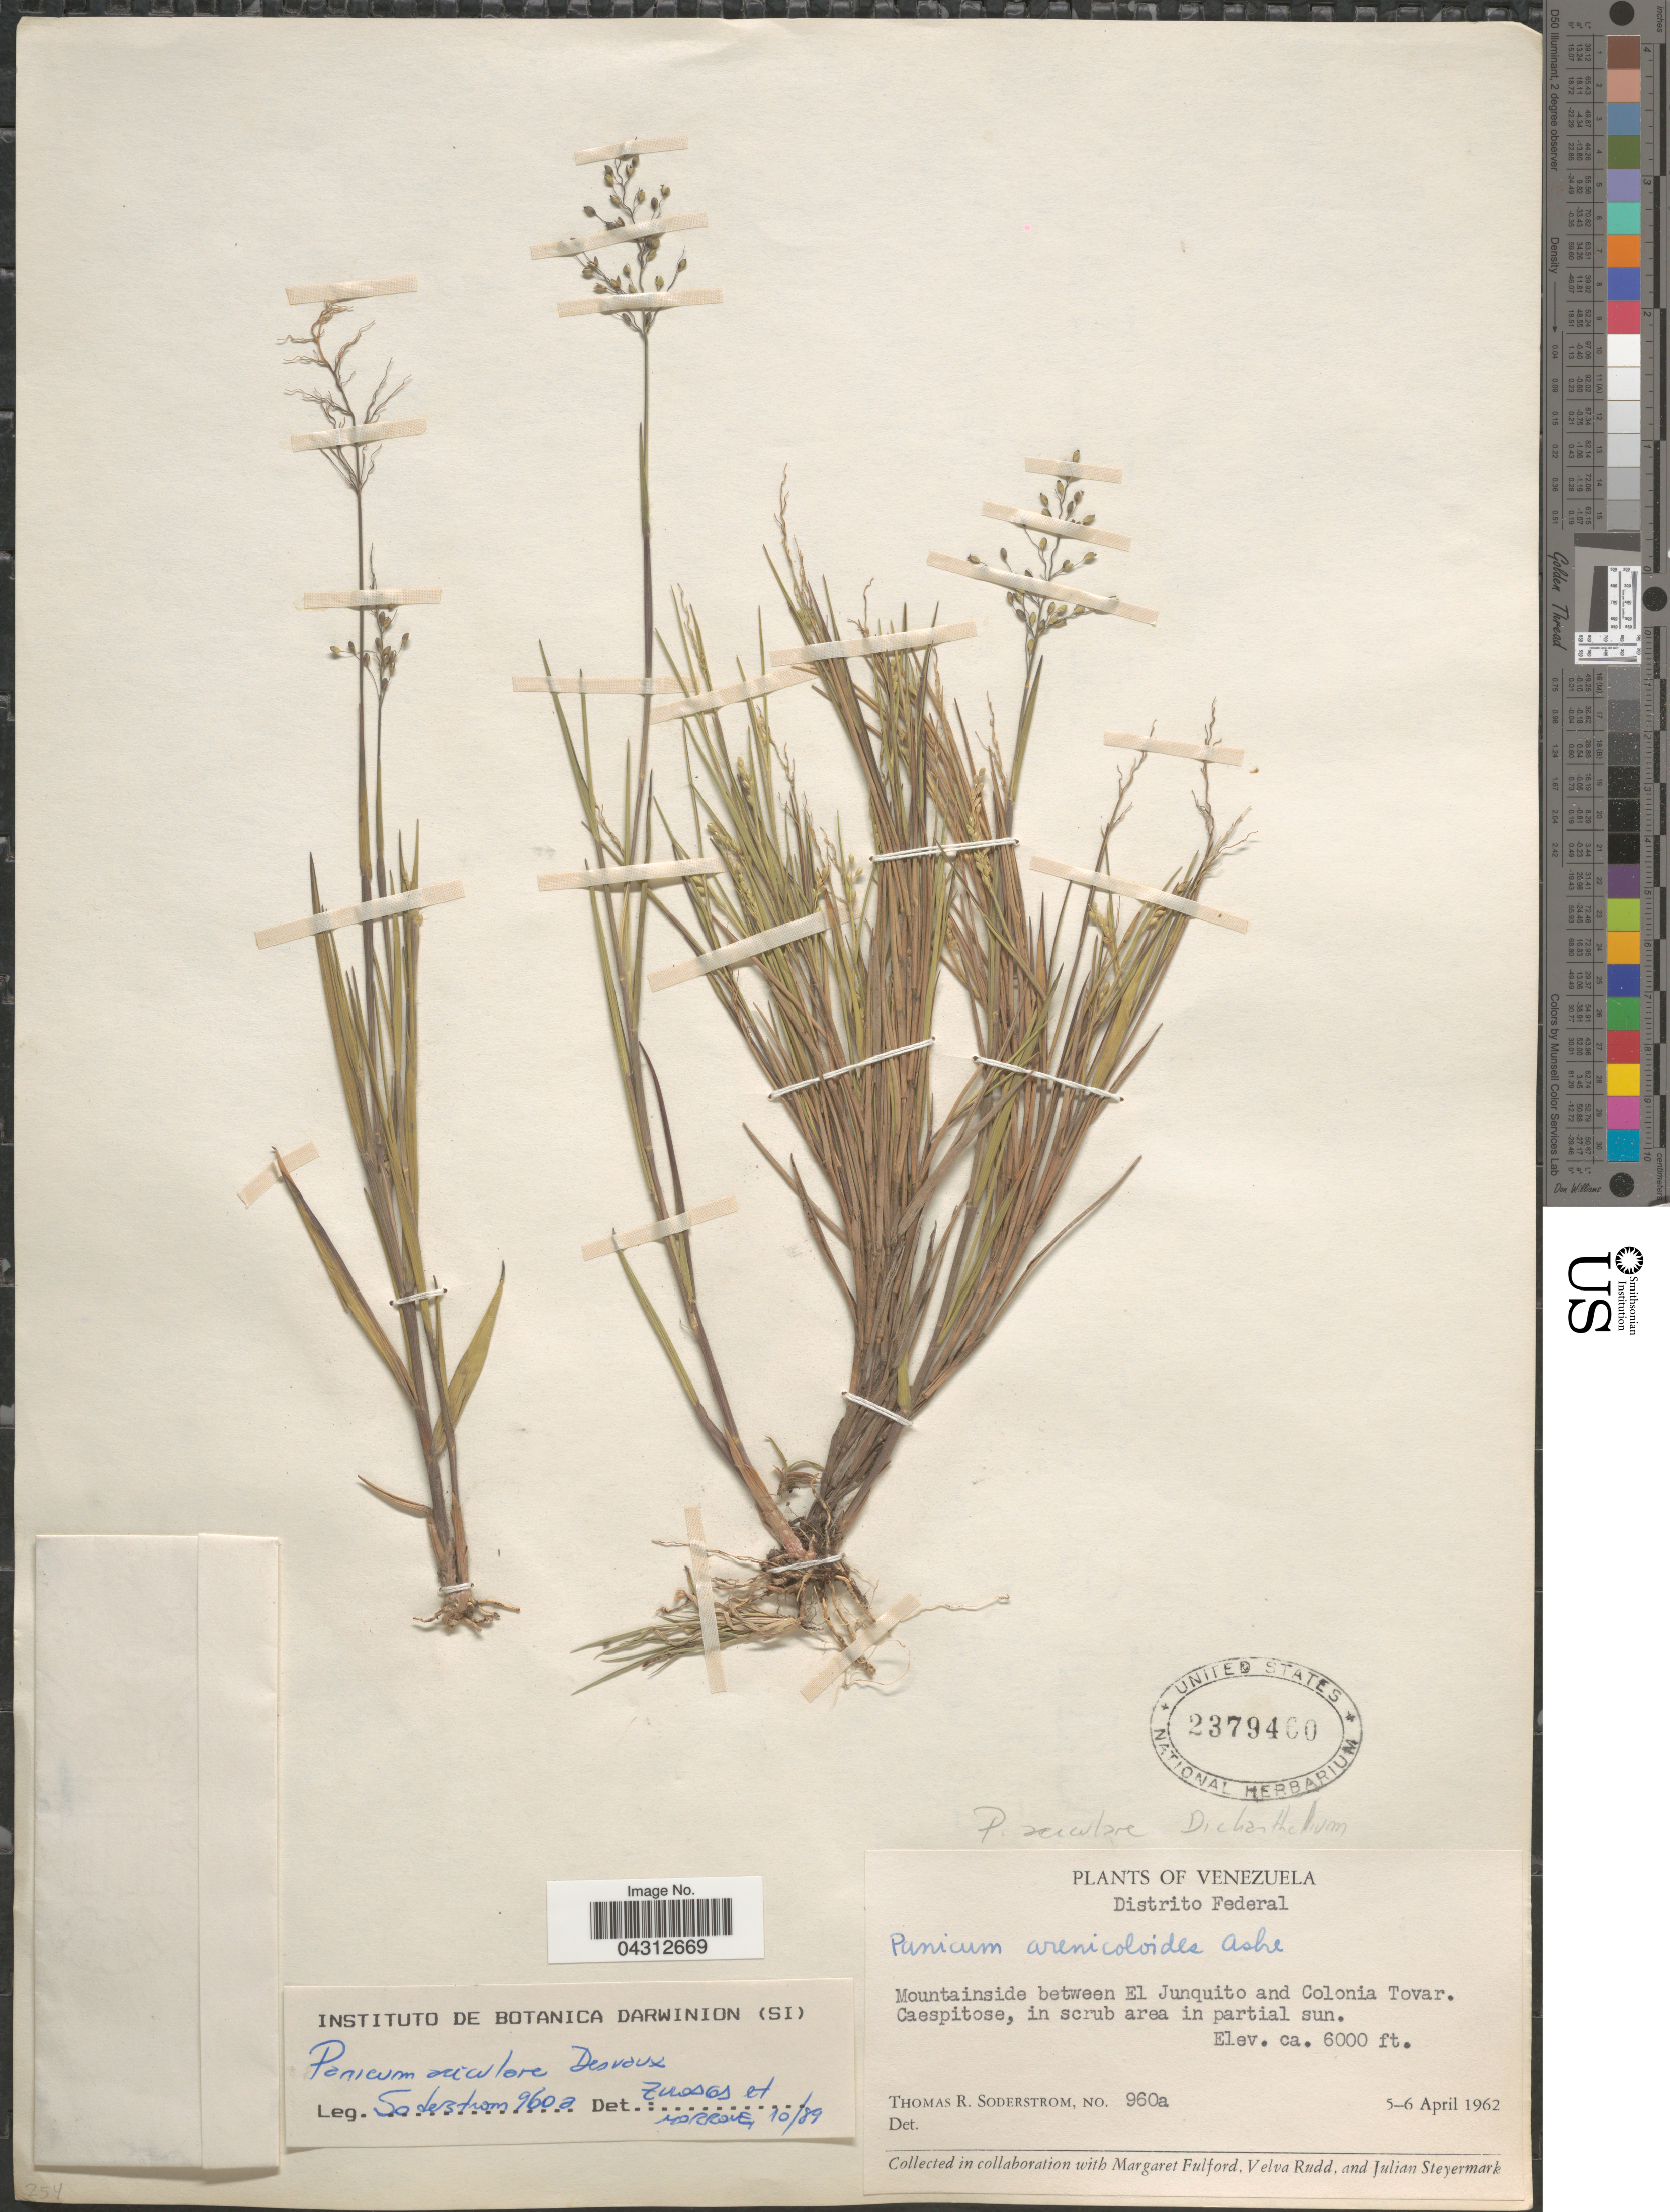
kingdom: Plantae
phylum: Tracheophyta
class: Liliopsida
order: Poales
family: Poaceae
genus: Dichanthelium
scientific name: Dichanthelium aciculare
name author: (Desv. ex Poir.) Gould & C.A. Clark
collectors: T. R. Soderstrom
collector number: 960a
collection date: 1962-04-05/1962-04-06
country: Venezuela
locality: Distrito Federal. Mountainside between El Junquito and Colonia Tovar.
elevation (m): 1829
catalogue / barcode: US 2379460